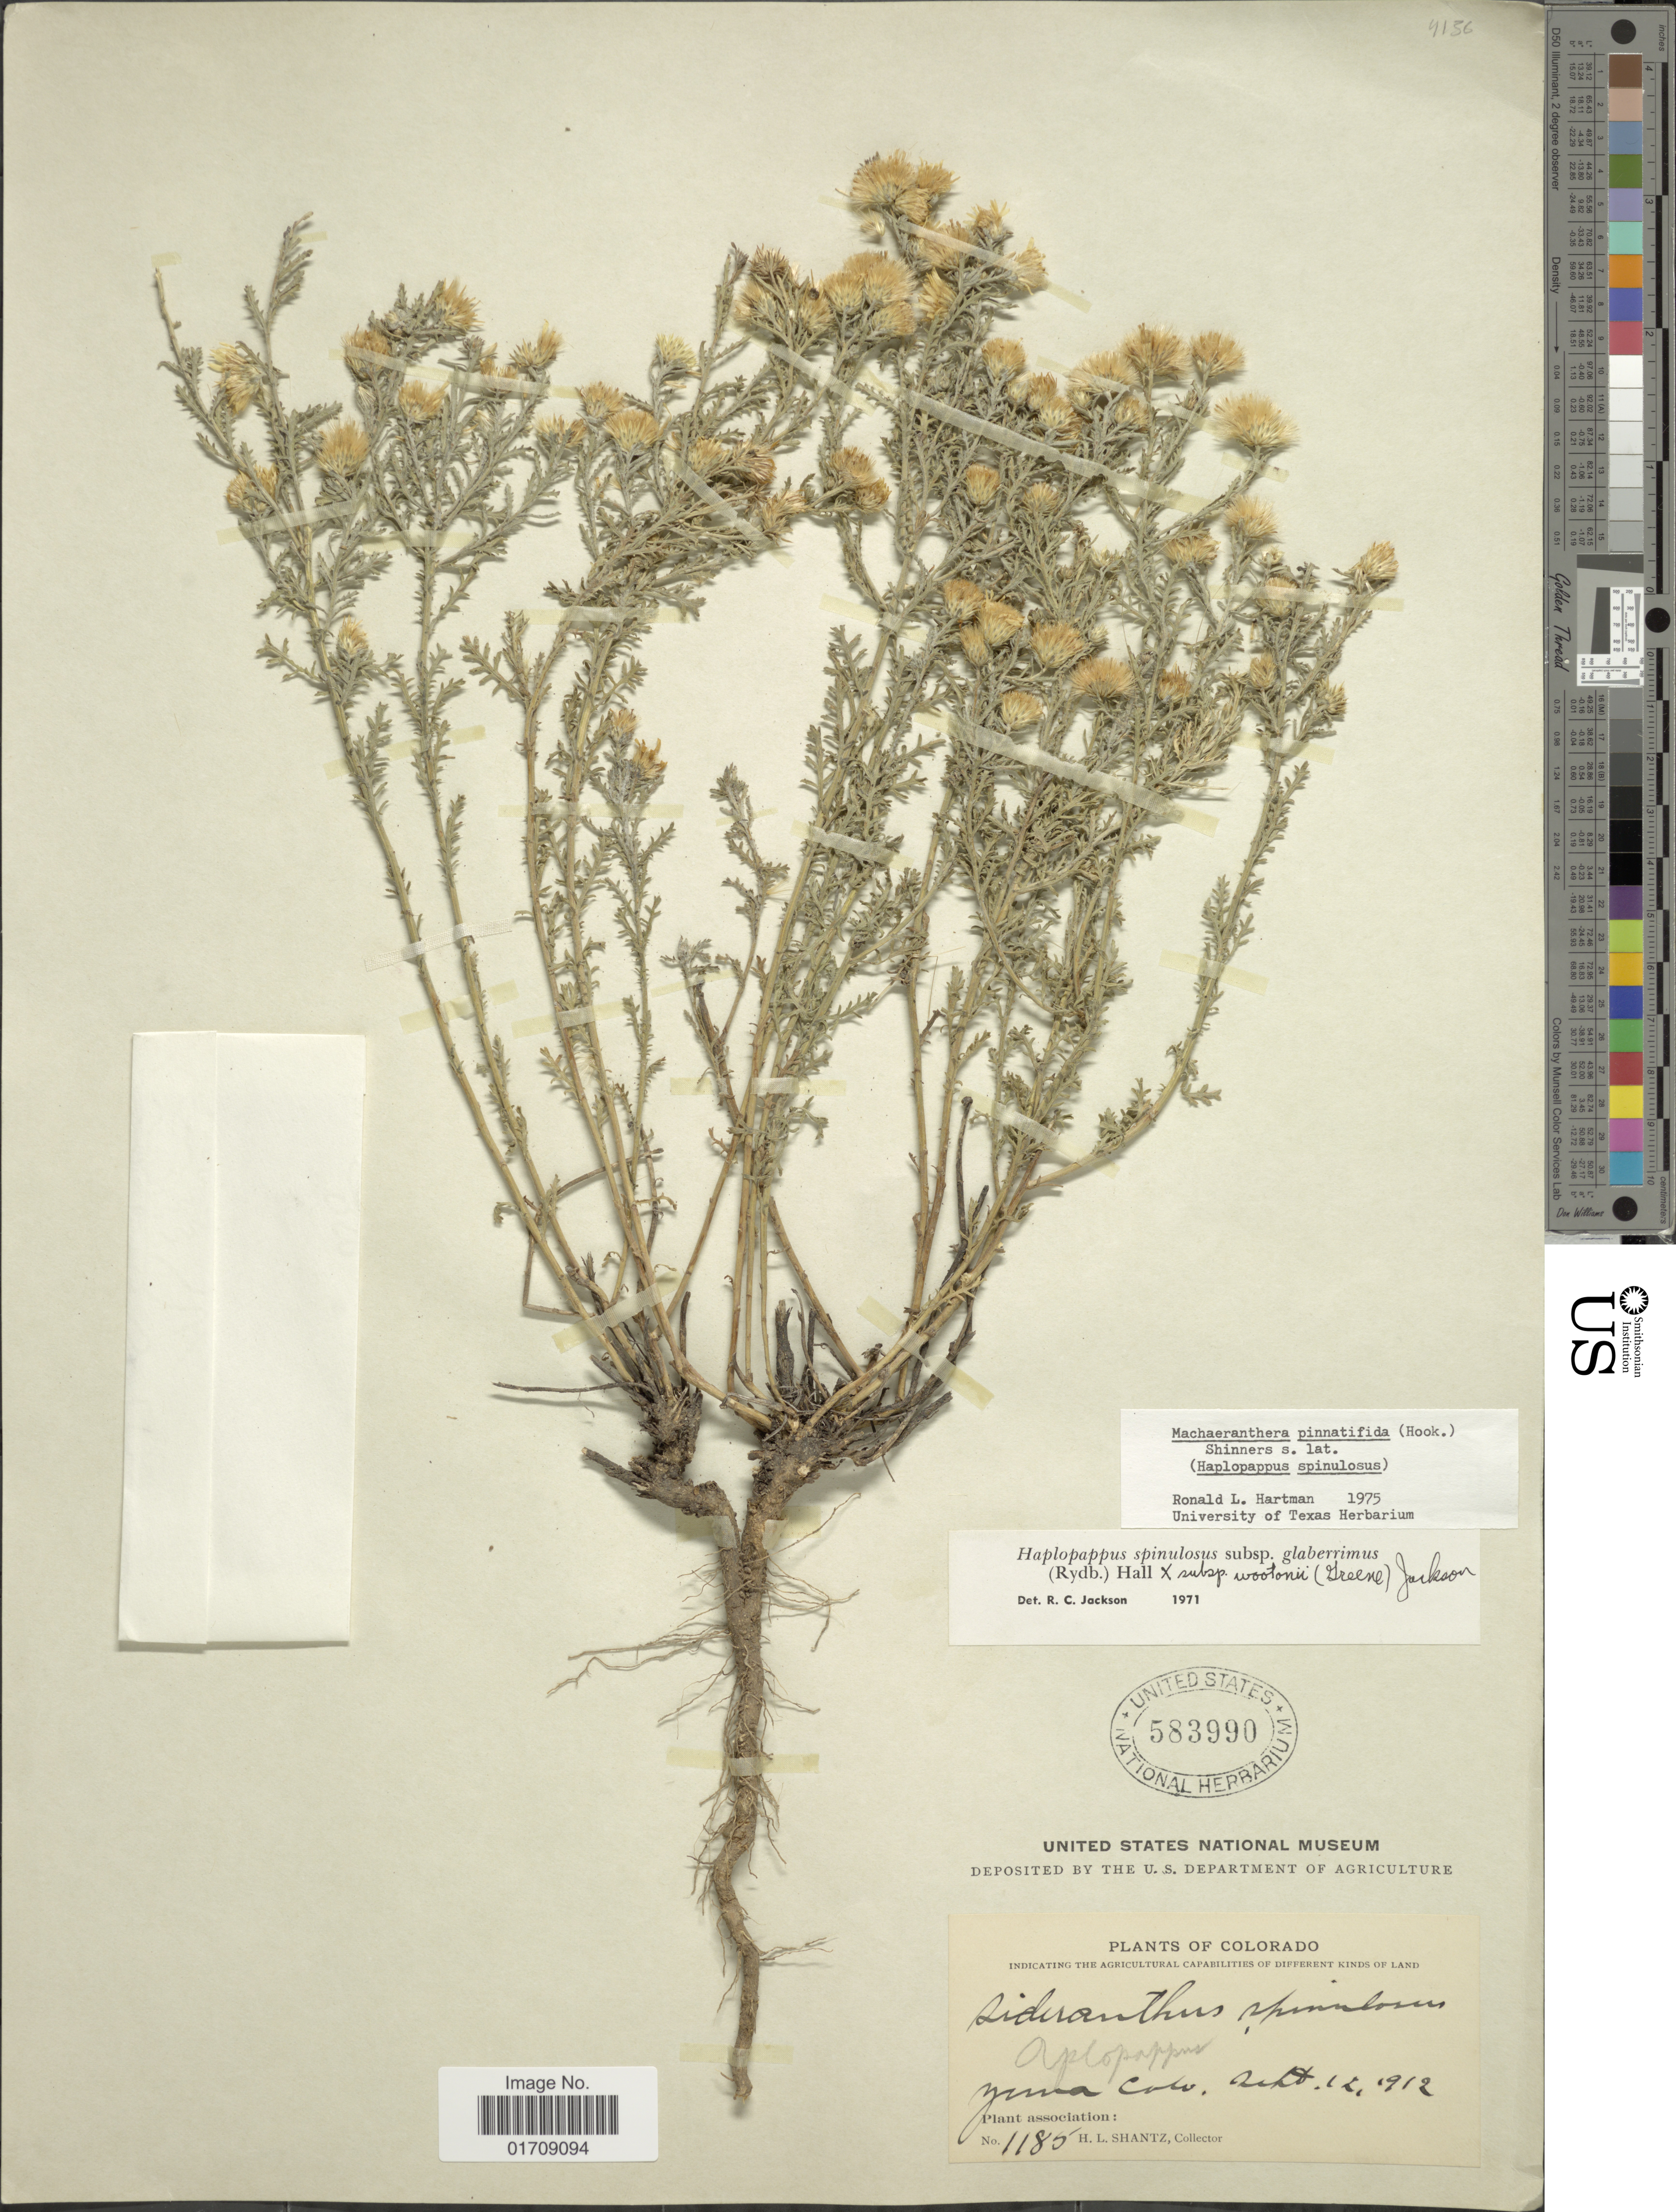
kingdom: Plantae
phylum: Tracheophyta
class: Magnoliopsida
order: Asterales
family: Asteraceae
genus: Machaeranthera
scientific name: Machaeranthera pinnatifida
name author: (Hook.) Shinners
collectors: H. Shantz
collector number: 1185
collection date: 1912-09-12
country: United States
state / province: Colorado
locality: Yuma, Colo.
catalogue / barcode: US 583990